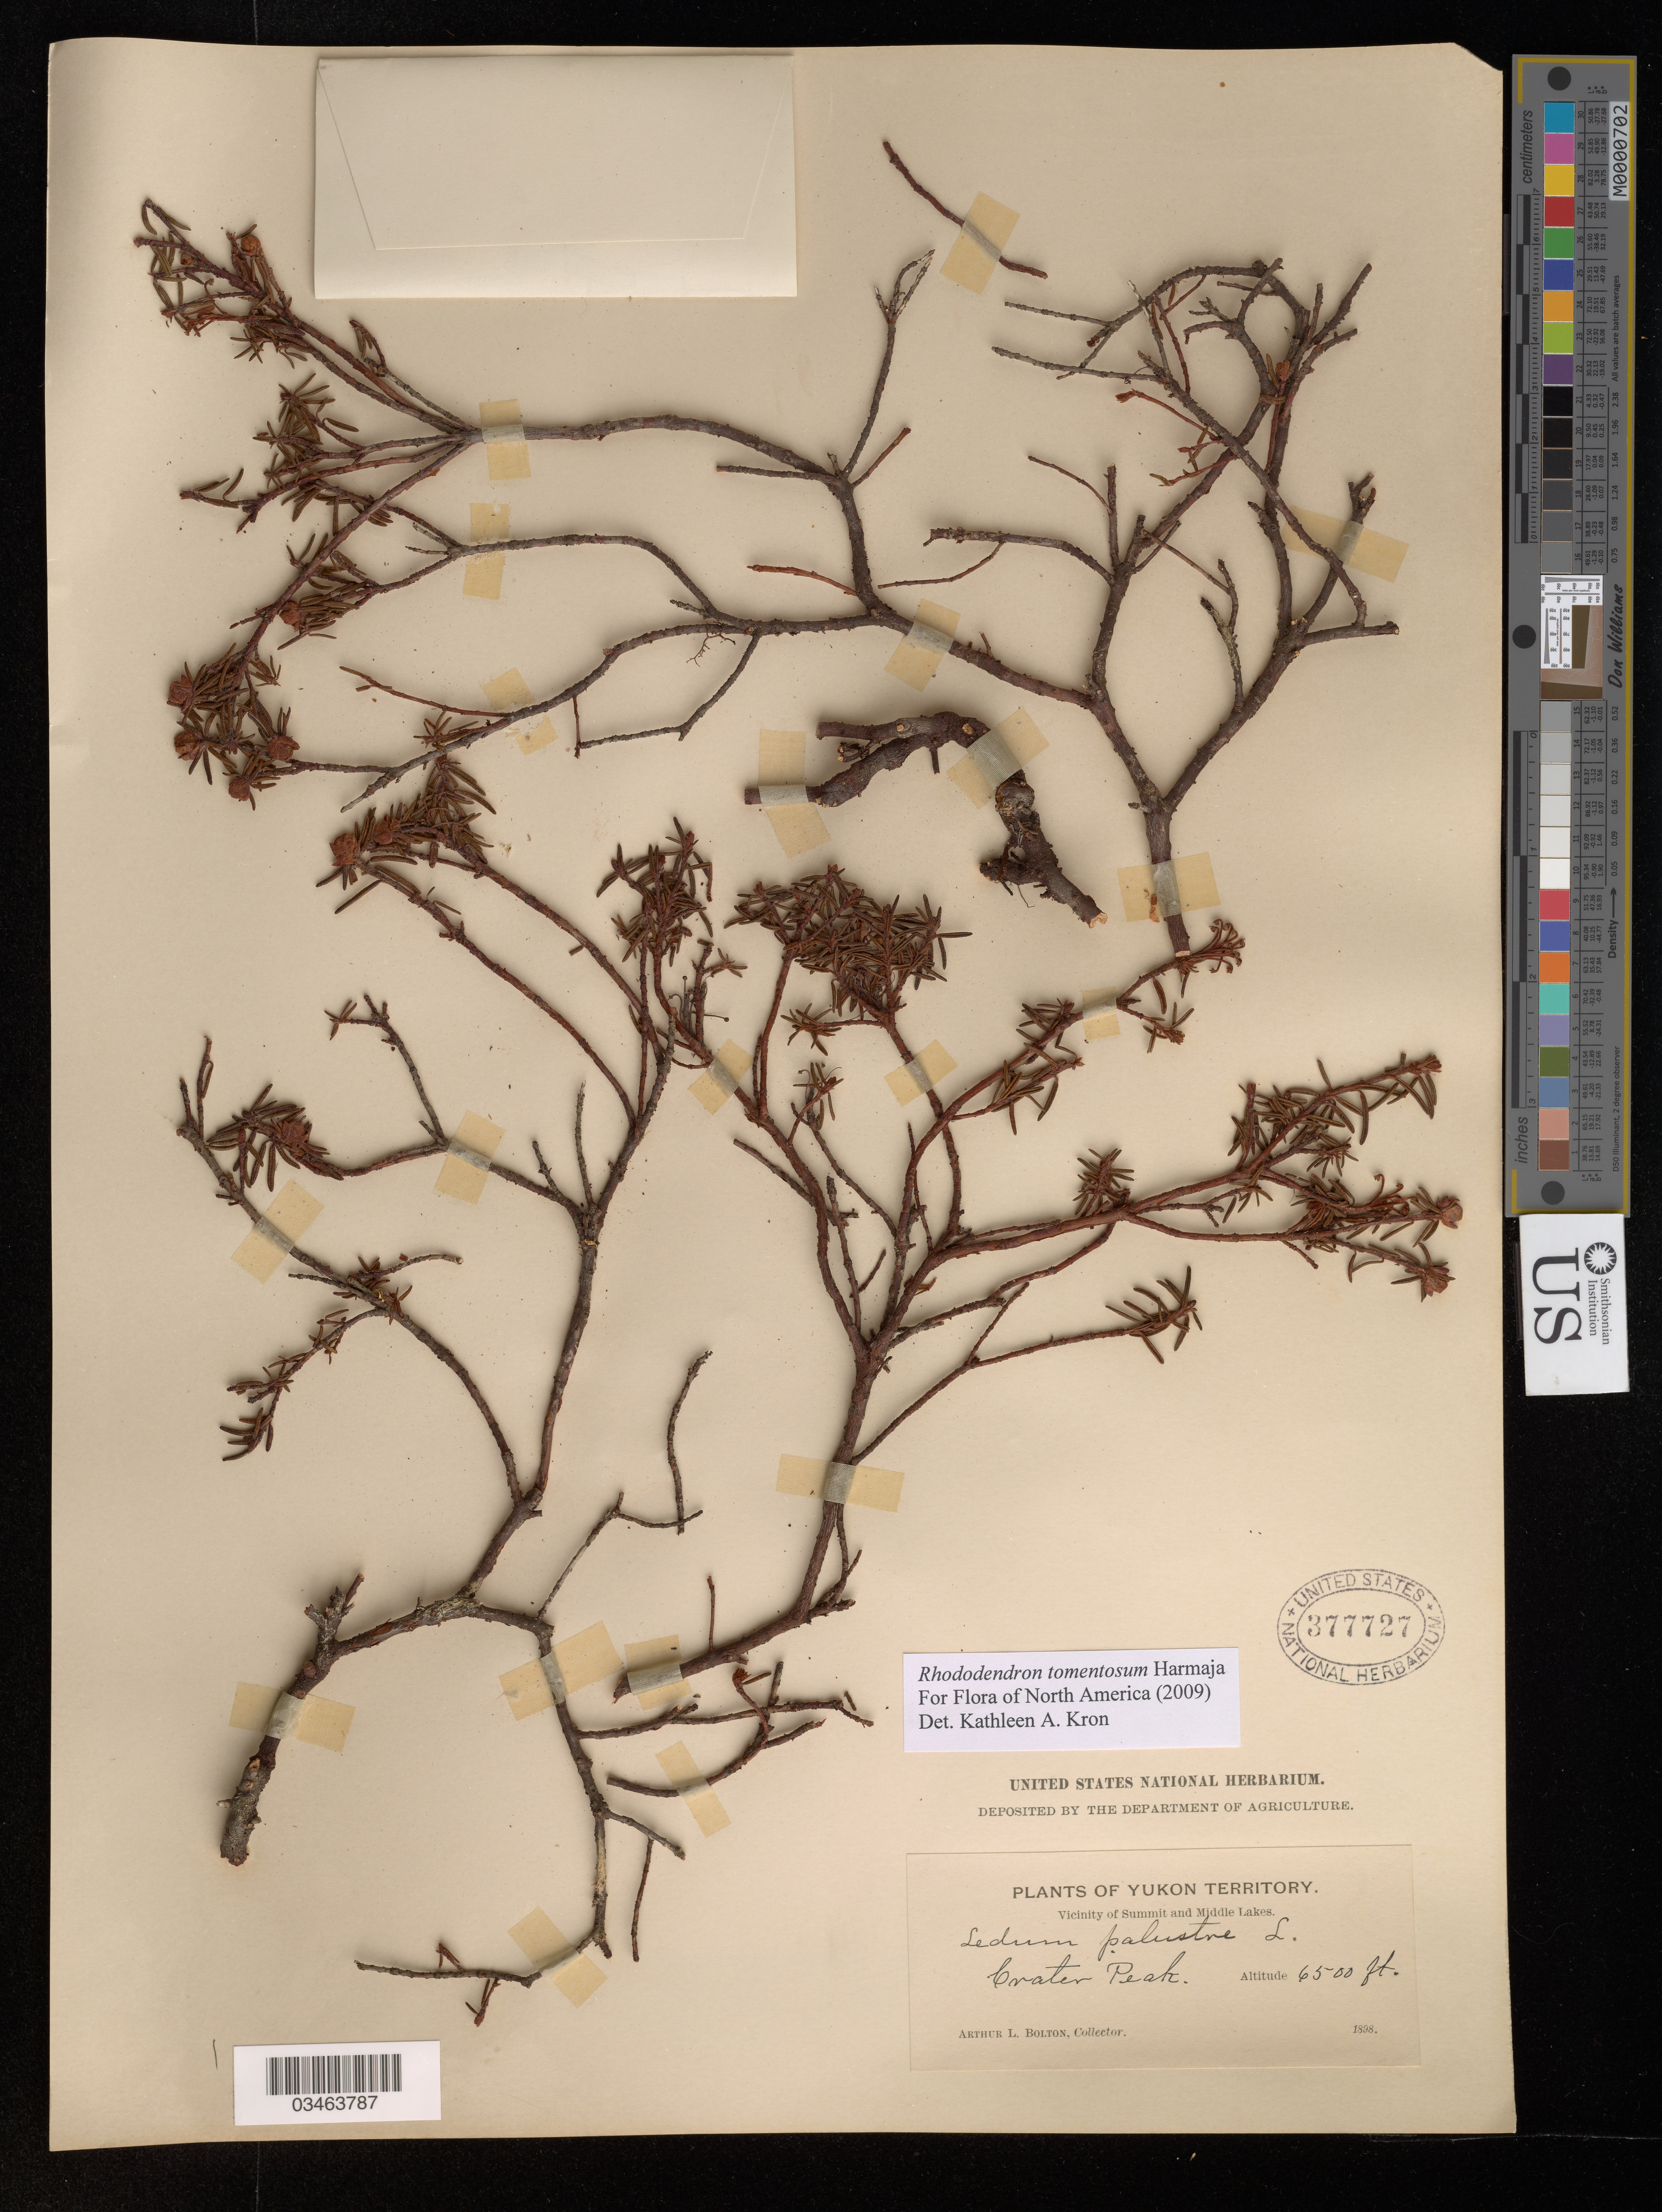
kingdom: Plantae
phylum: Tracheophyta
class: Magnoliopsida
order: Ericales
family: Ericaceae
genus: Rhododendron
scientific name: Rhododendron tomentosum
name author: Harmaja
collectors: A. Bolton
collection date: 1898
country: Canada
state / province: Yukon Territory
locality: Vicinity of Summit and Middle Lakes. Crater Peak.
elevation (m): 1981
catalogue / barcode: US 377727